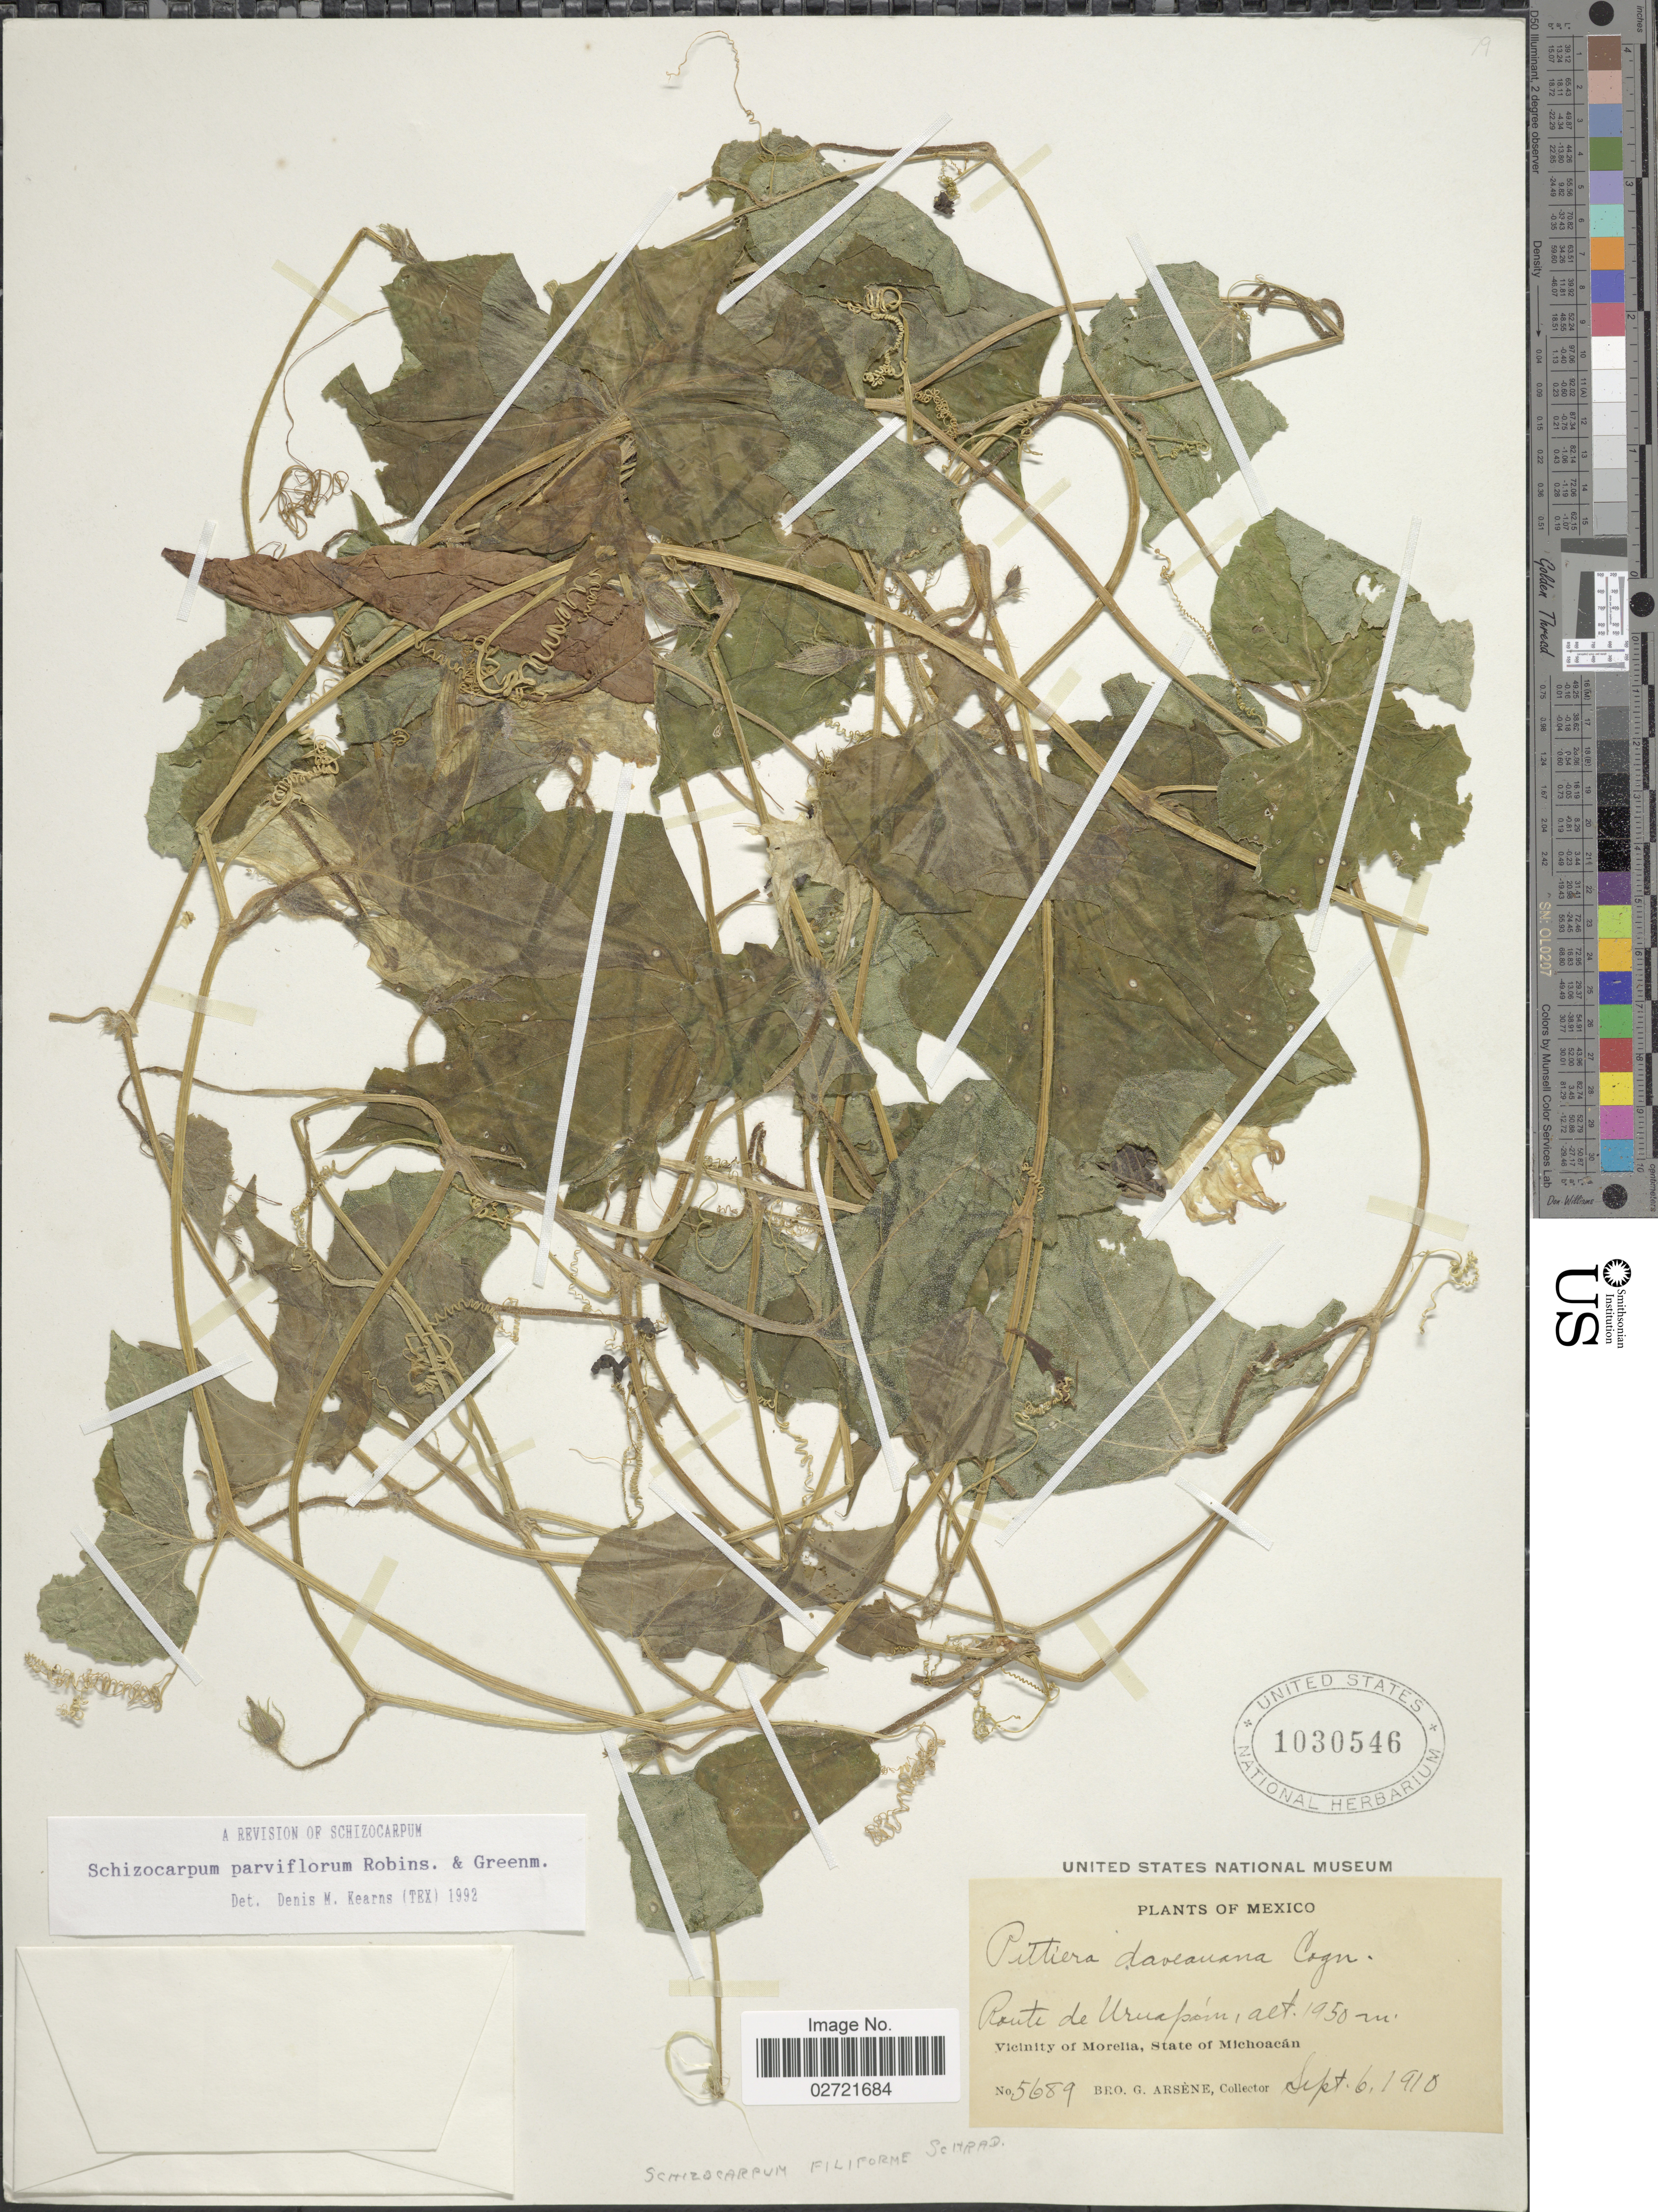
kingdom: Plantae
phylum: Tracheophyta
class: Magnoliopsida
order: Cucurbitales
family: Cucurbitaceae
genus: Schizocarpum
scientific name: Schizocarpum parviflorum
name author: B.L. Rob. & Greenm.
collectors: Bro. G. Arsène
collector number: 5689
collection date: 1910-09-06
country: Mexico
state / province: Michoacán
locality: Route de Uruapan, Vicinity of Morelia, State of Michoacan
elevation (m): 1950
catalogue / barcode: US 1030546